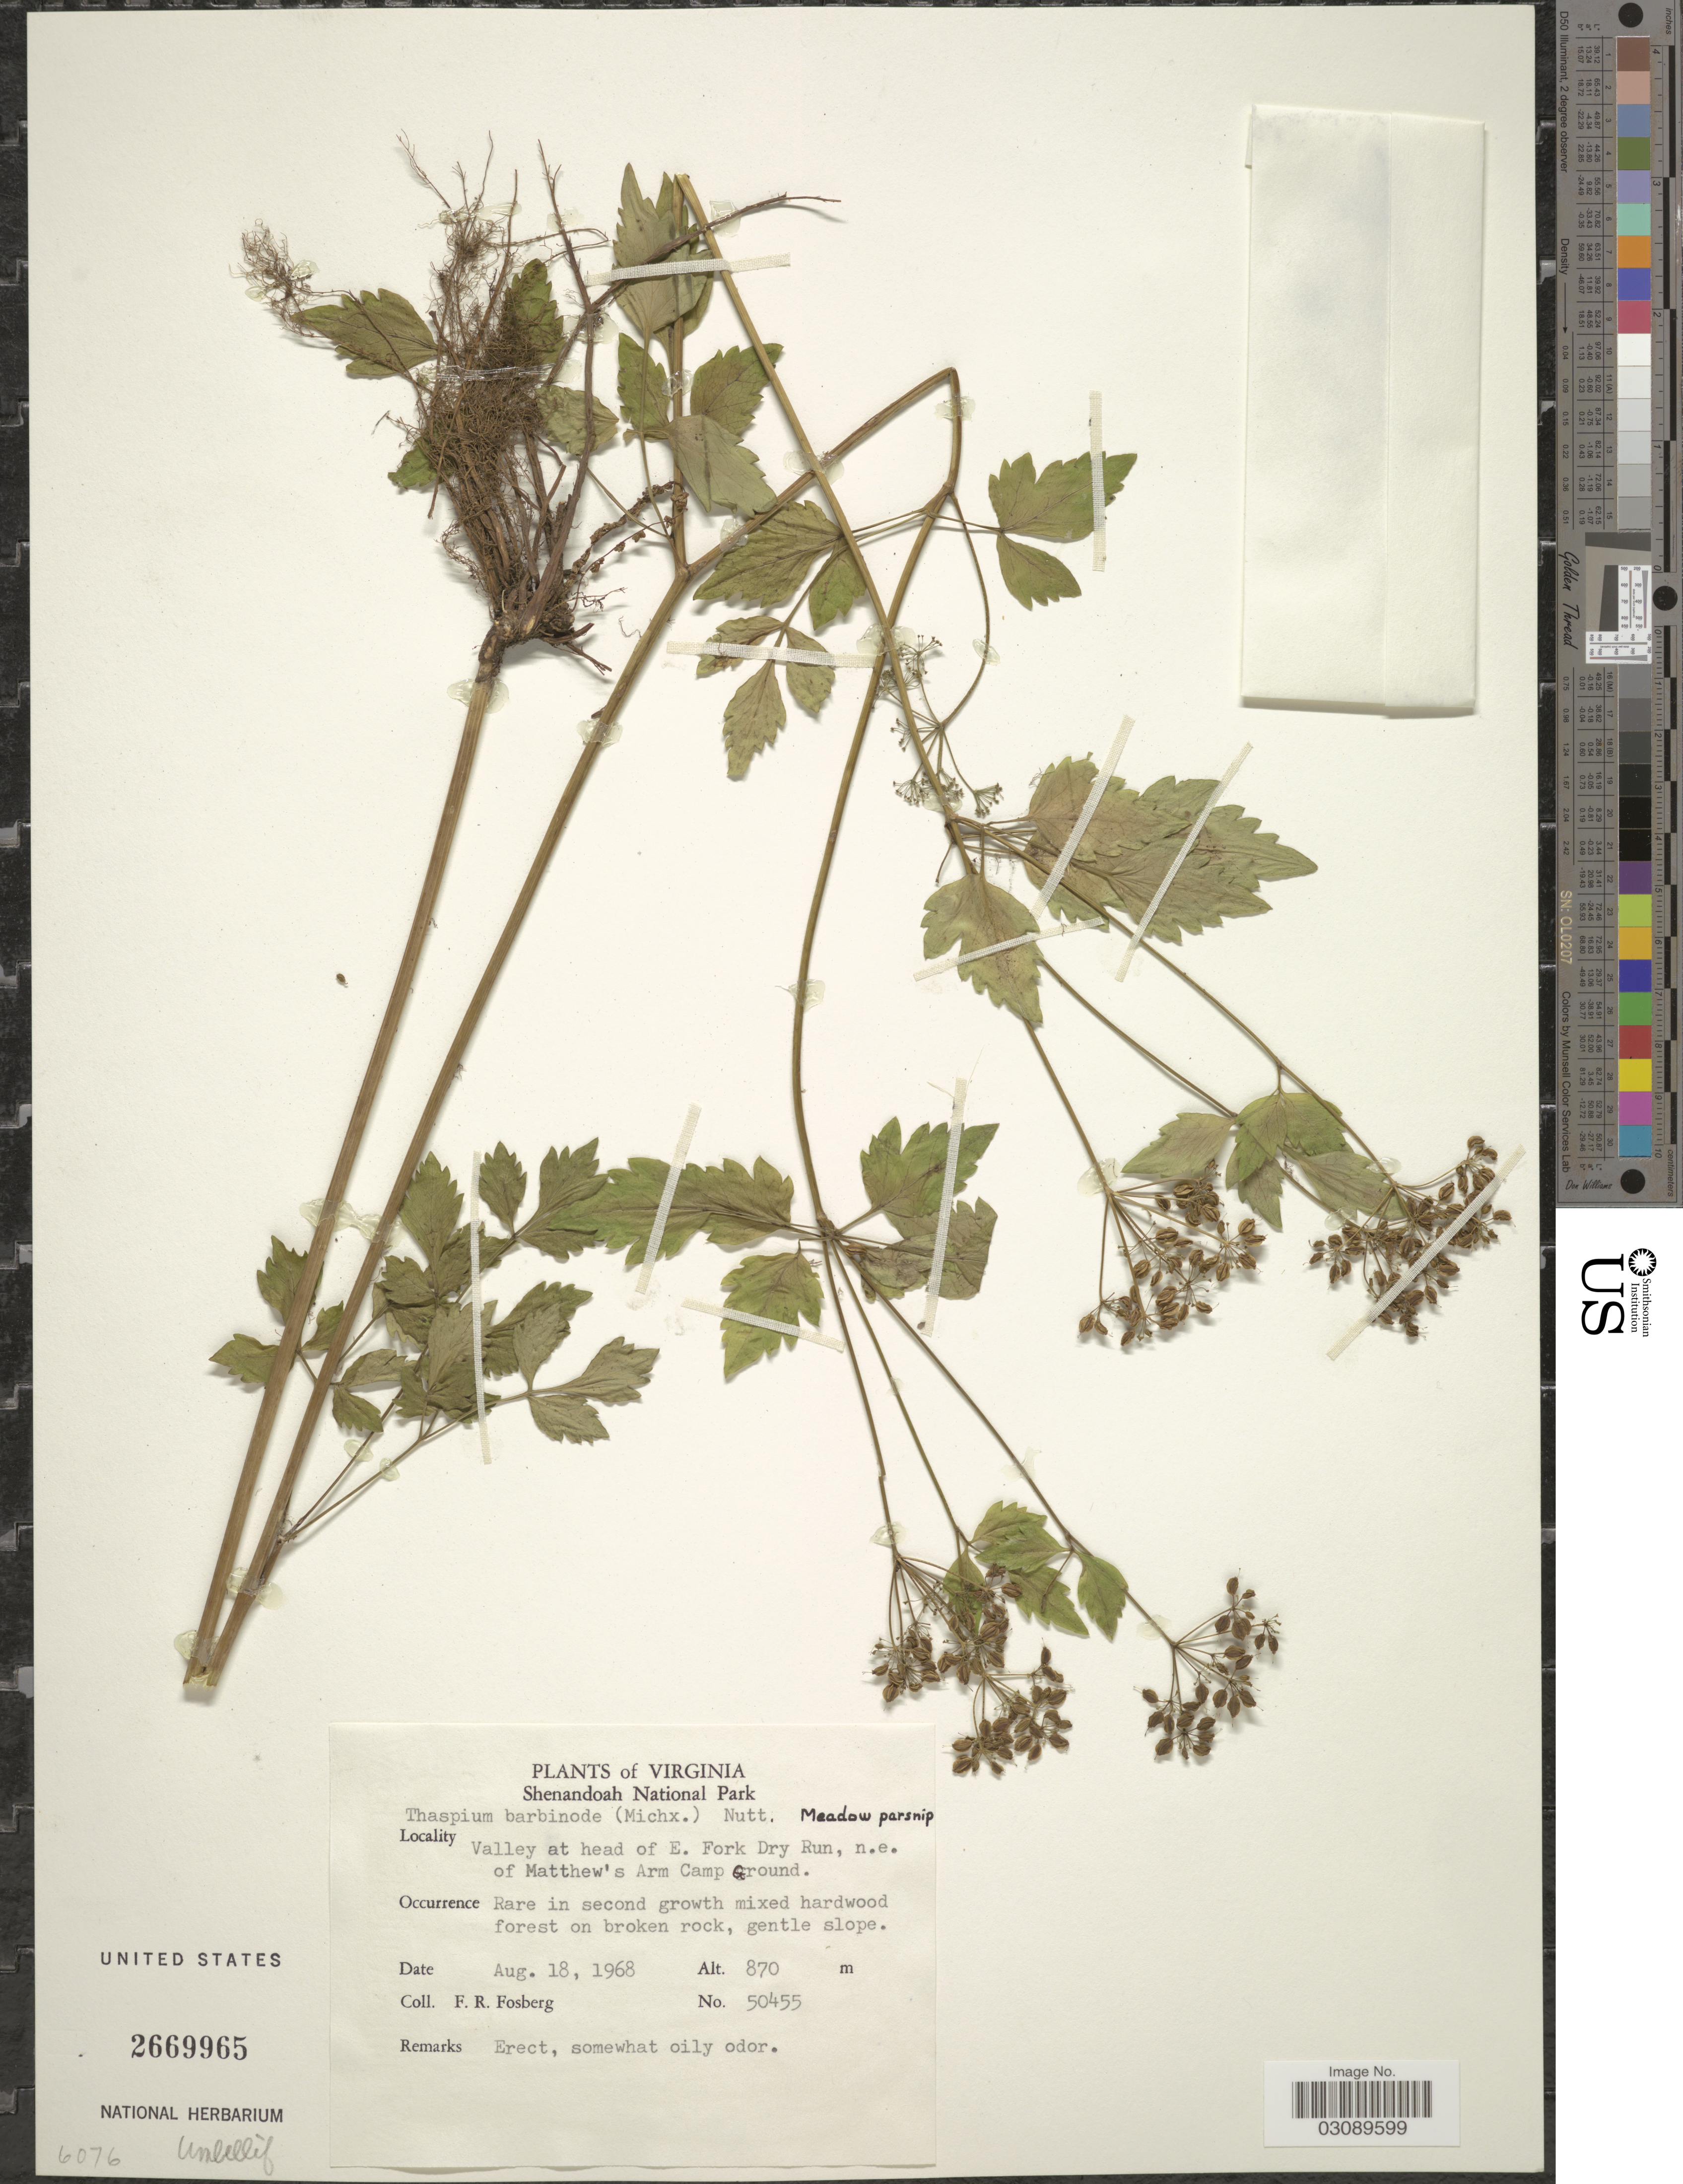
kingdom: Plantae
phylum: Tracheophyta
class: Magnoliopsida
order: Apiales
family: Apiaceae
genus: Thaspium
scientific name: Thaspium barbinode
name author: (Michx.) Nutt.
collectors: F. R. Fosberg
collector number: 50455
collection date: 1968-08-18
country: United States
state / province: Virginia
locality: Shenandoah National Park. Valley at head of E. Fork Dry Run, n.e. of Matthew's Arm Camp Ground.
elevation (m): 870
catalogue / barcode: US 2669965